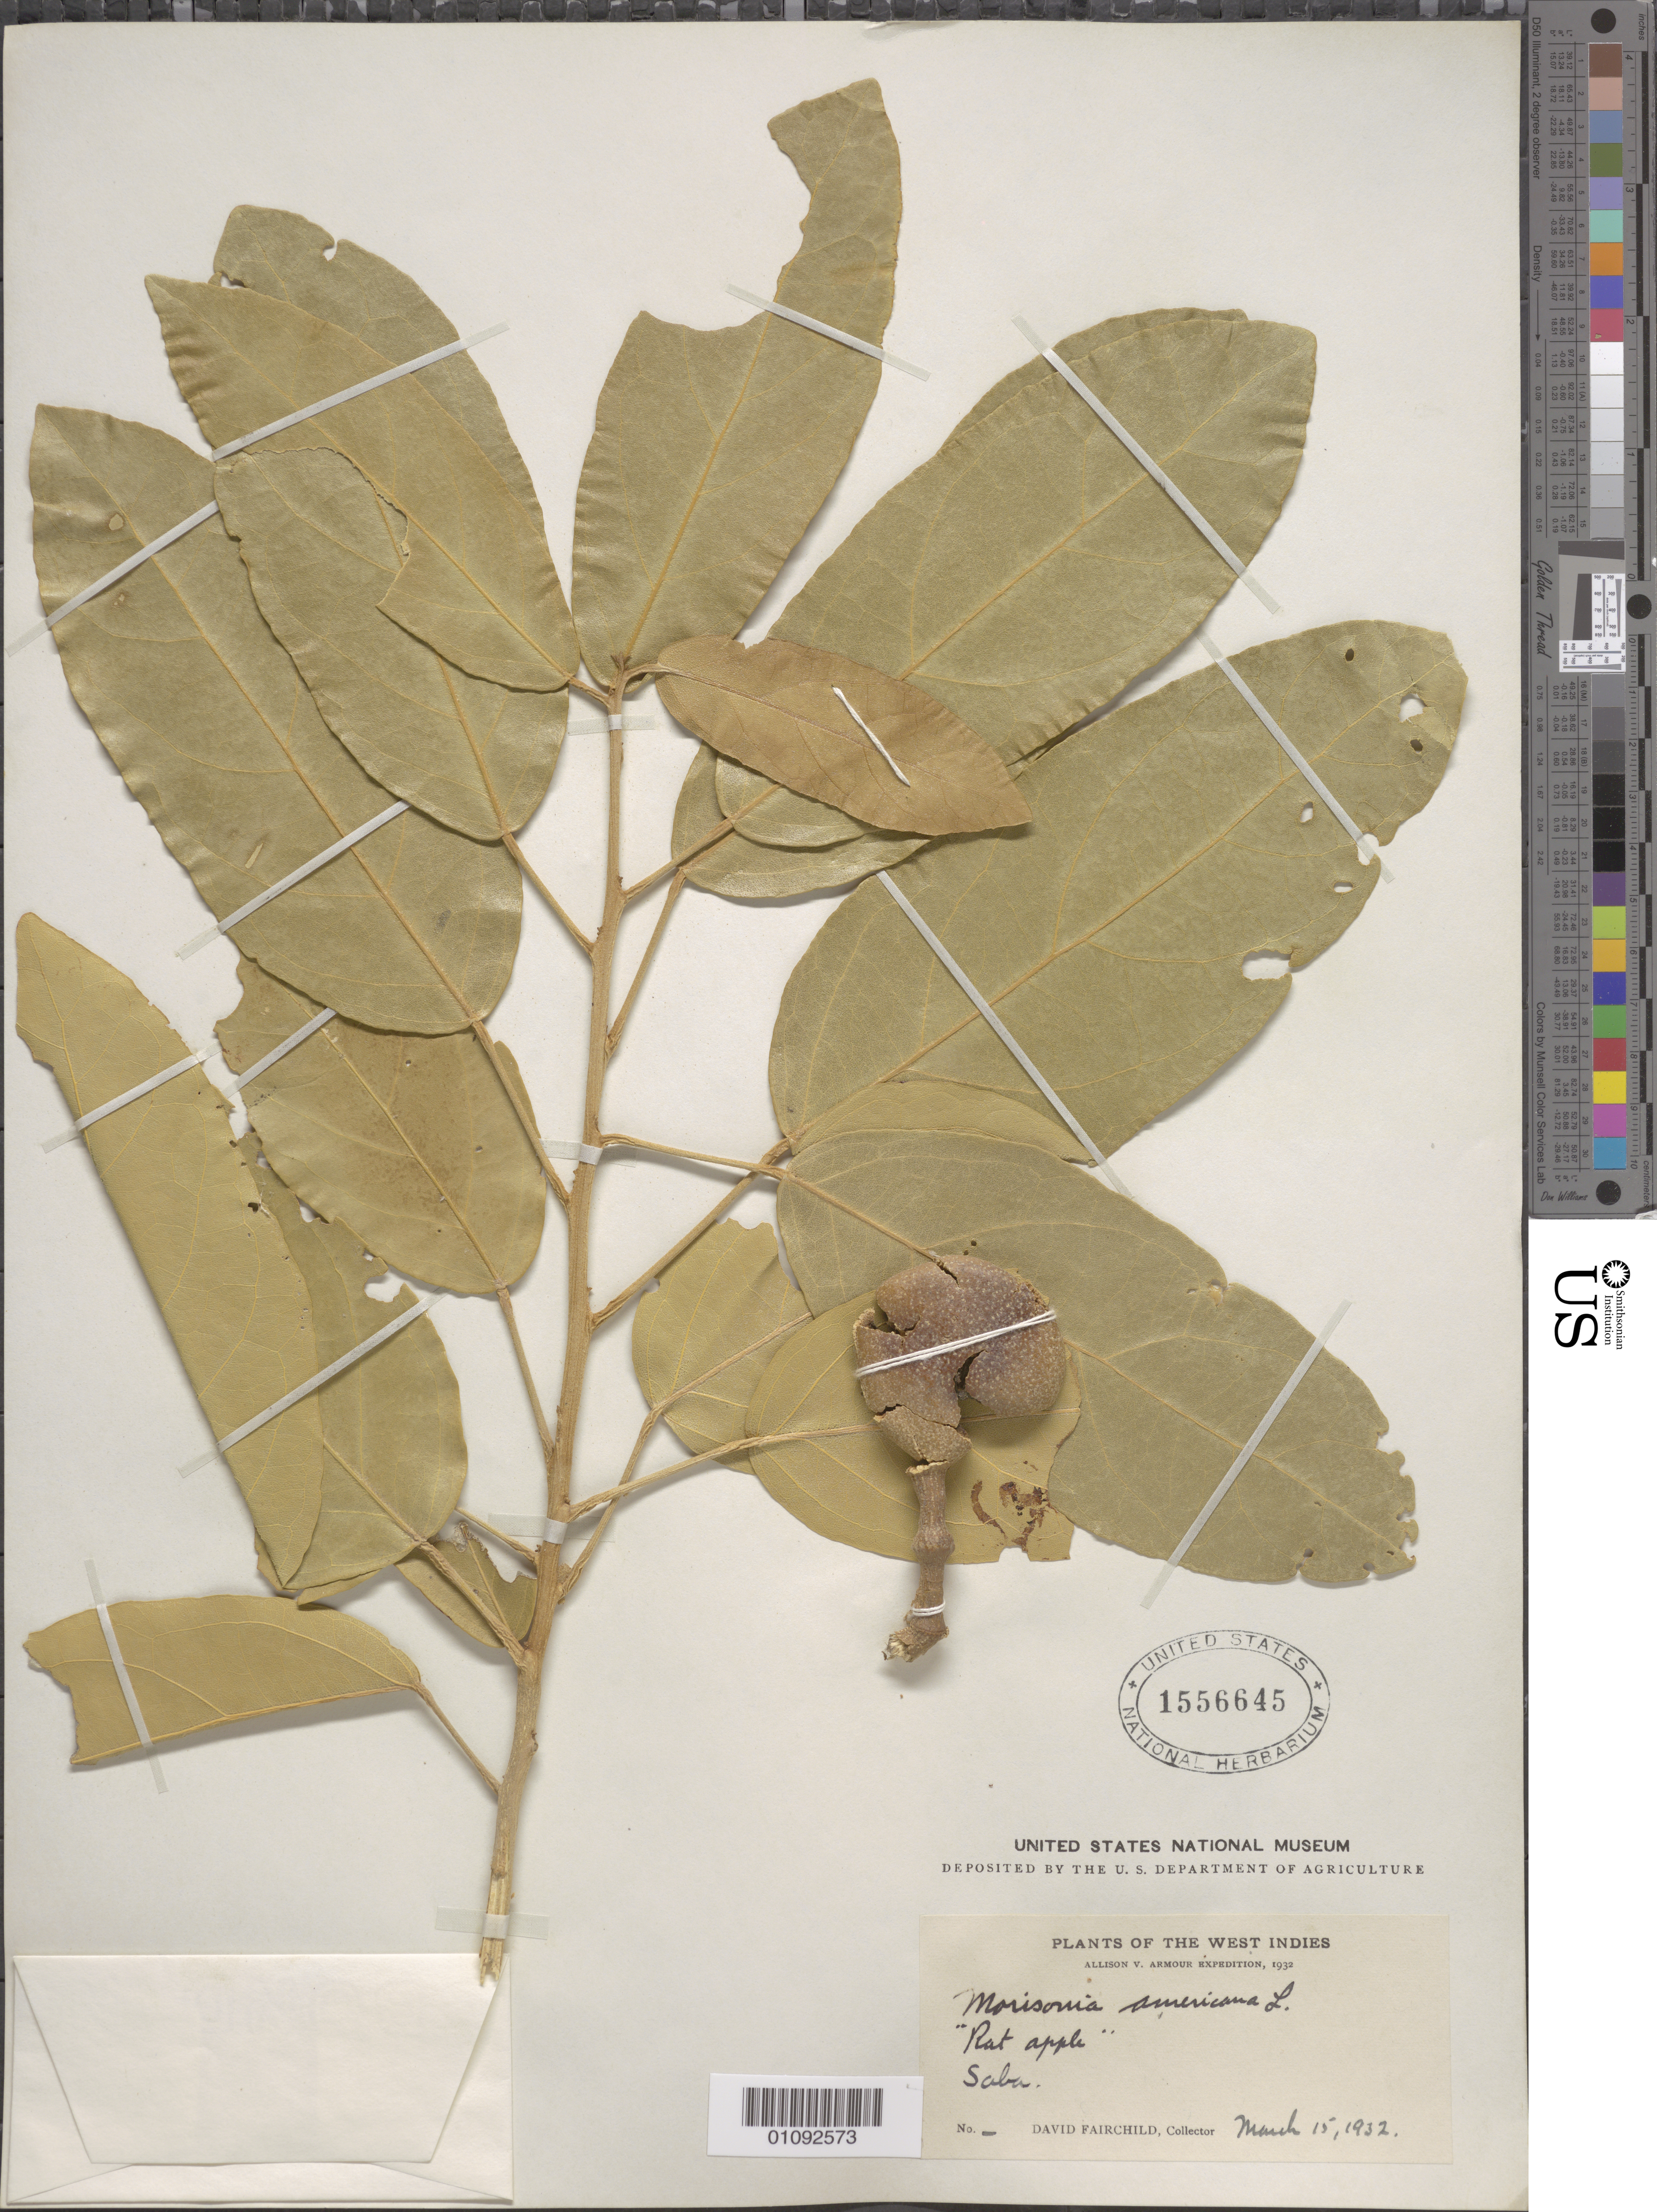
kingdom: Plantae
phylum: Tracheophyta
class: Magnoliopsida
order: Brassicales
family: Capparaceae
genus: Morisonia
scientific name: Morisonia americana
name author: L.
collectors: D. Fairchild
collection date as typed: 15 Mar 1932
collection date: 1932-03-15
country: Netherlands Antilles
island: Saba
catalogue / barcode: US 1556645